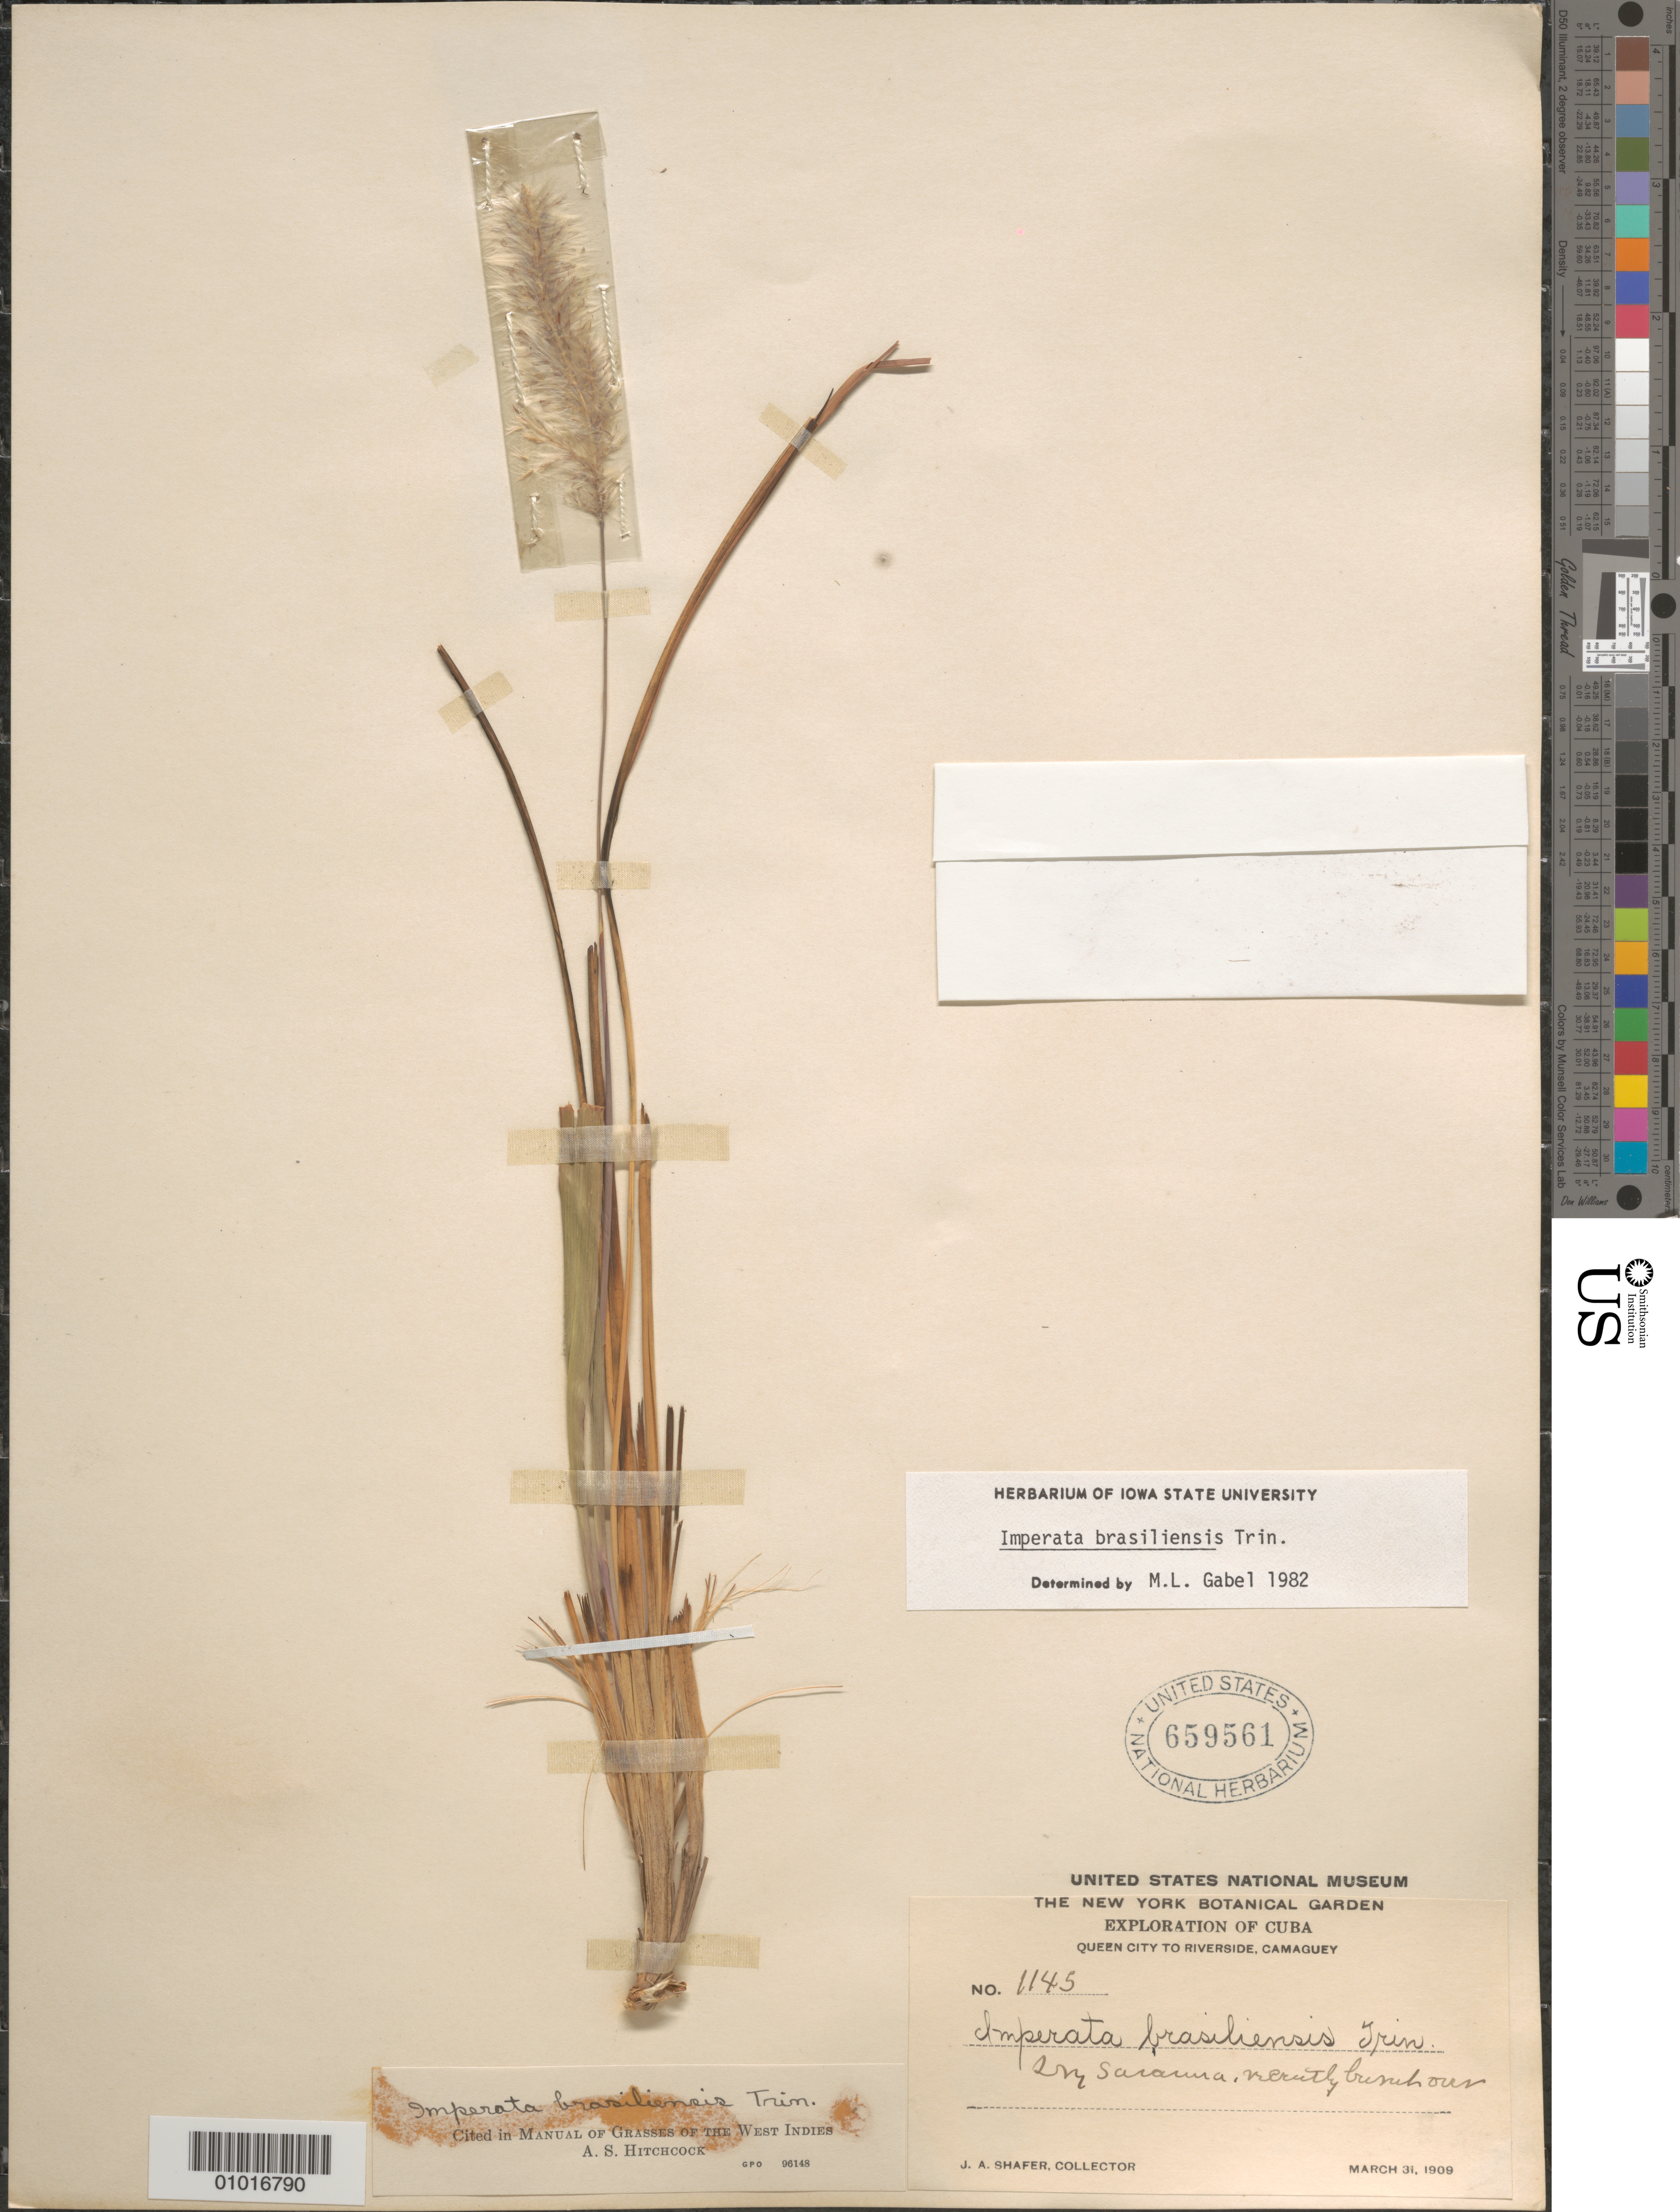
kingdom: Plantae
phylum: Tracheophyta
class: Liliopsida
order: Poales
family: Poaceae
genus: Imperata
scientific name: Imperata brasiliensis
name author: Trin.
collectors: J. A. Shafer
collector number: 1145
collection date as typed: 31 Mar 1909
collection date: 1909-03-31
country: Cuba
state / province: Camagüey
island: Cuba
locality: Queen city to riverside, Camaquey, by savanna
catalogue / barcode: US 659561